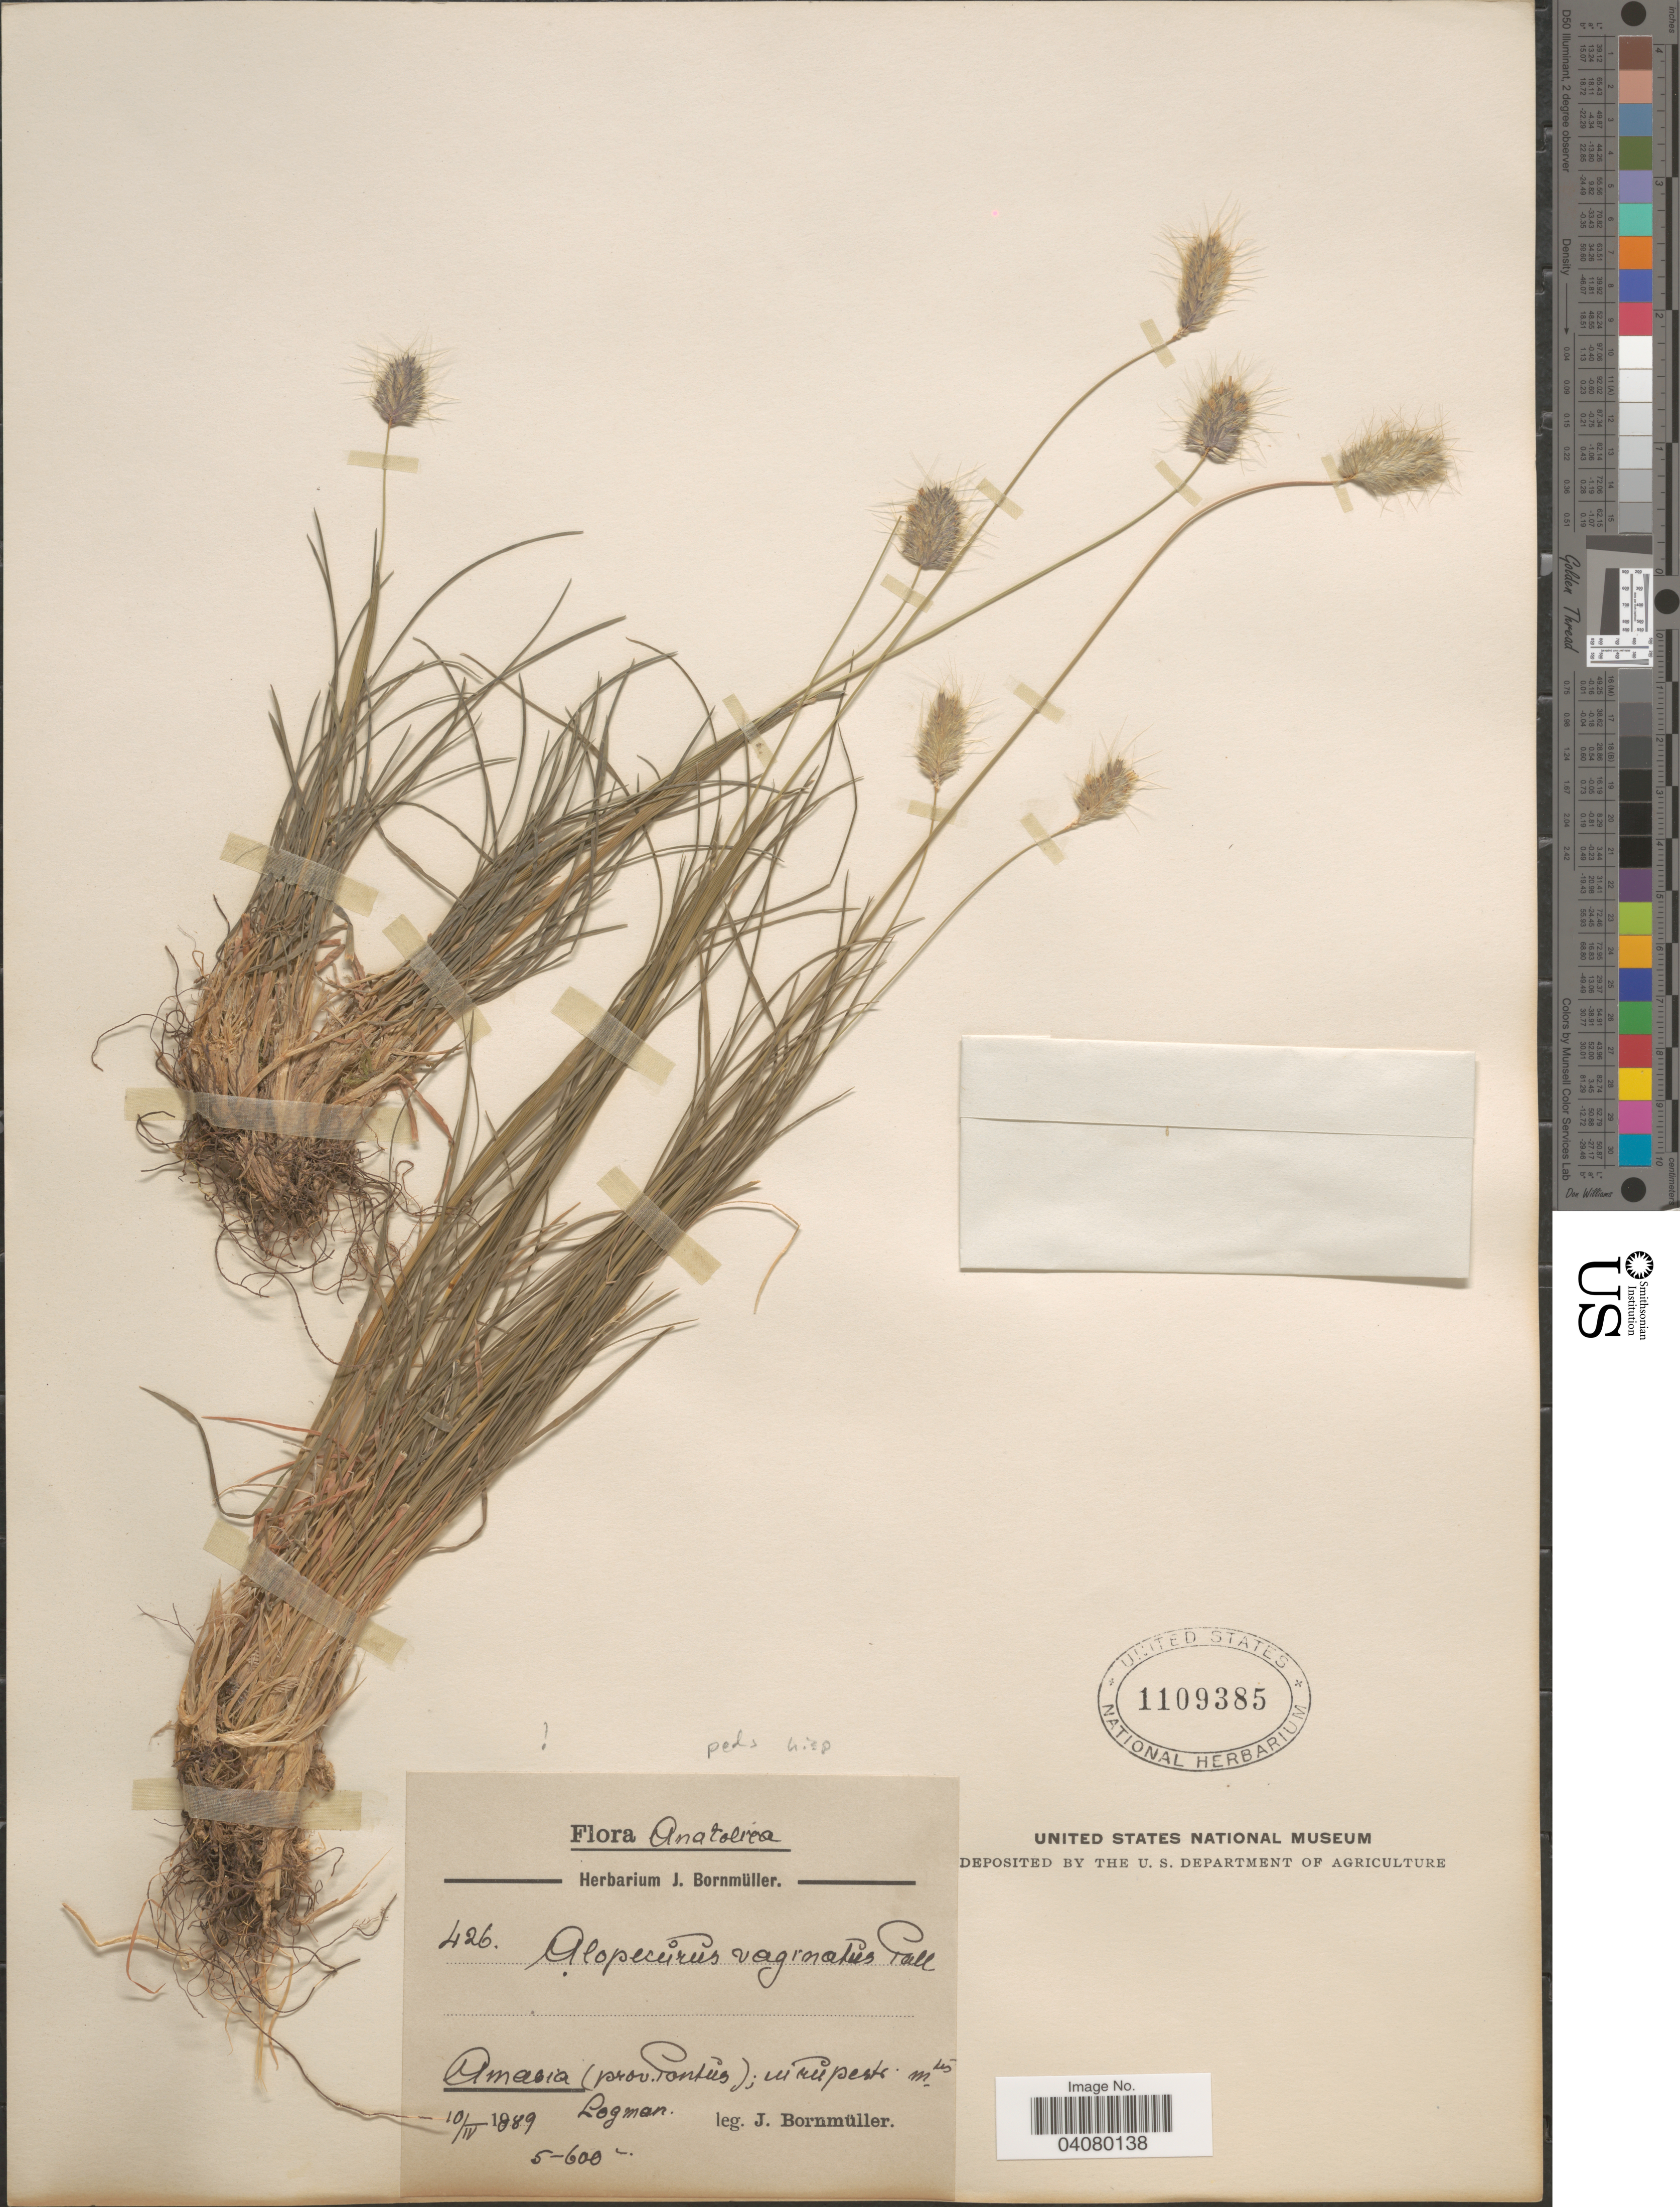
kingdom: Plantae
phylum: Tracheophyta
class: Liliopsida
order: Poales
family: Poaceae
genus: Alopecurus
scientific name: Alopecurus vaginatus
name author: (Willd.) Pall. ex Kunth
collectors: J. Bornmüller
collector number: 426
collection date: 1889-04-10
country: Turkey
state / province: Amasya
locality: Anatolica. Amasia (prov. Pontus); in rupesk. Mtes. Logman.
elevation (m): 152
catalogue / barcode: US 1109385